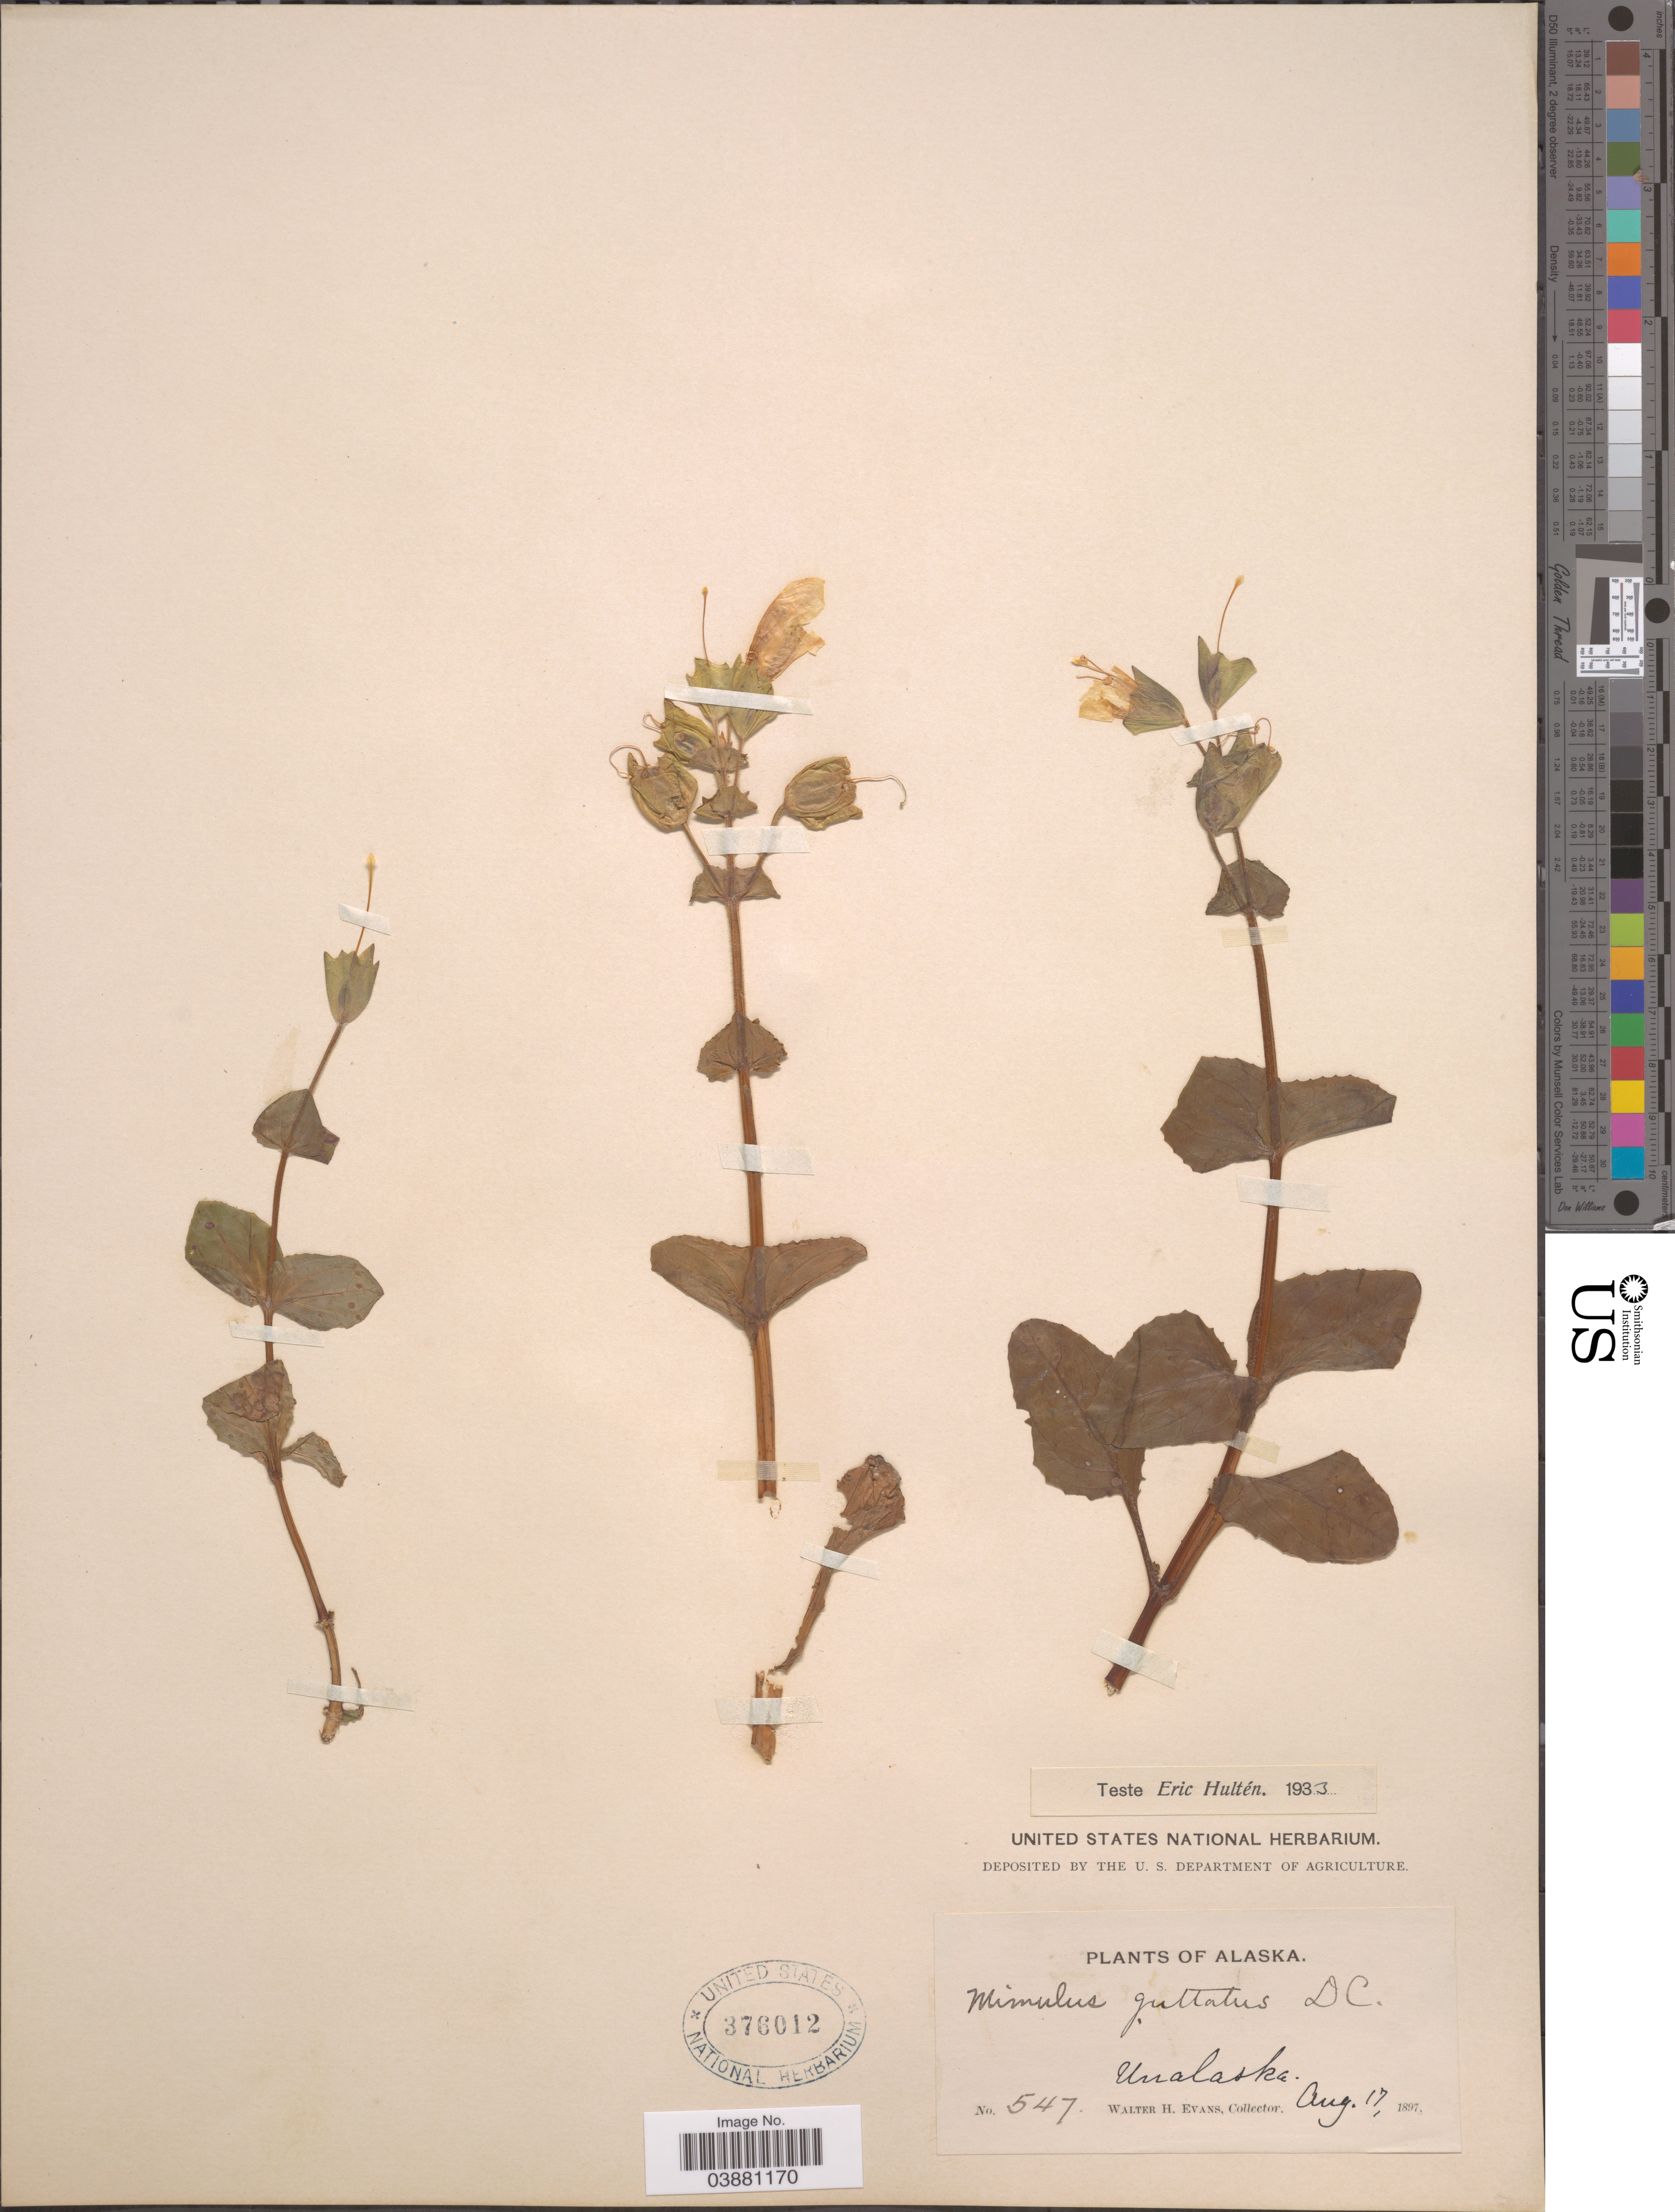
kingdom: Plantae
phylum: Tracheophyta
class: Magnoliopsida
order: Lamiales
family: Phrymaceae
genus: Mimulus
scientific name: Mimulus guttatus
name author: DC.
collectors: W. H. Evans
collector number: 547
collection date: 1897-08-17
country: United States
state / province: Alaska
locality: Unalaska.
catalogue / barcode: US 376012